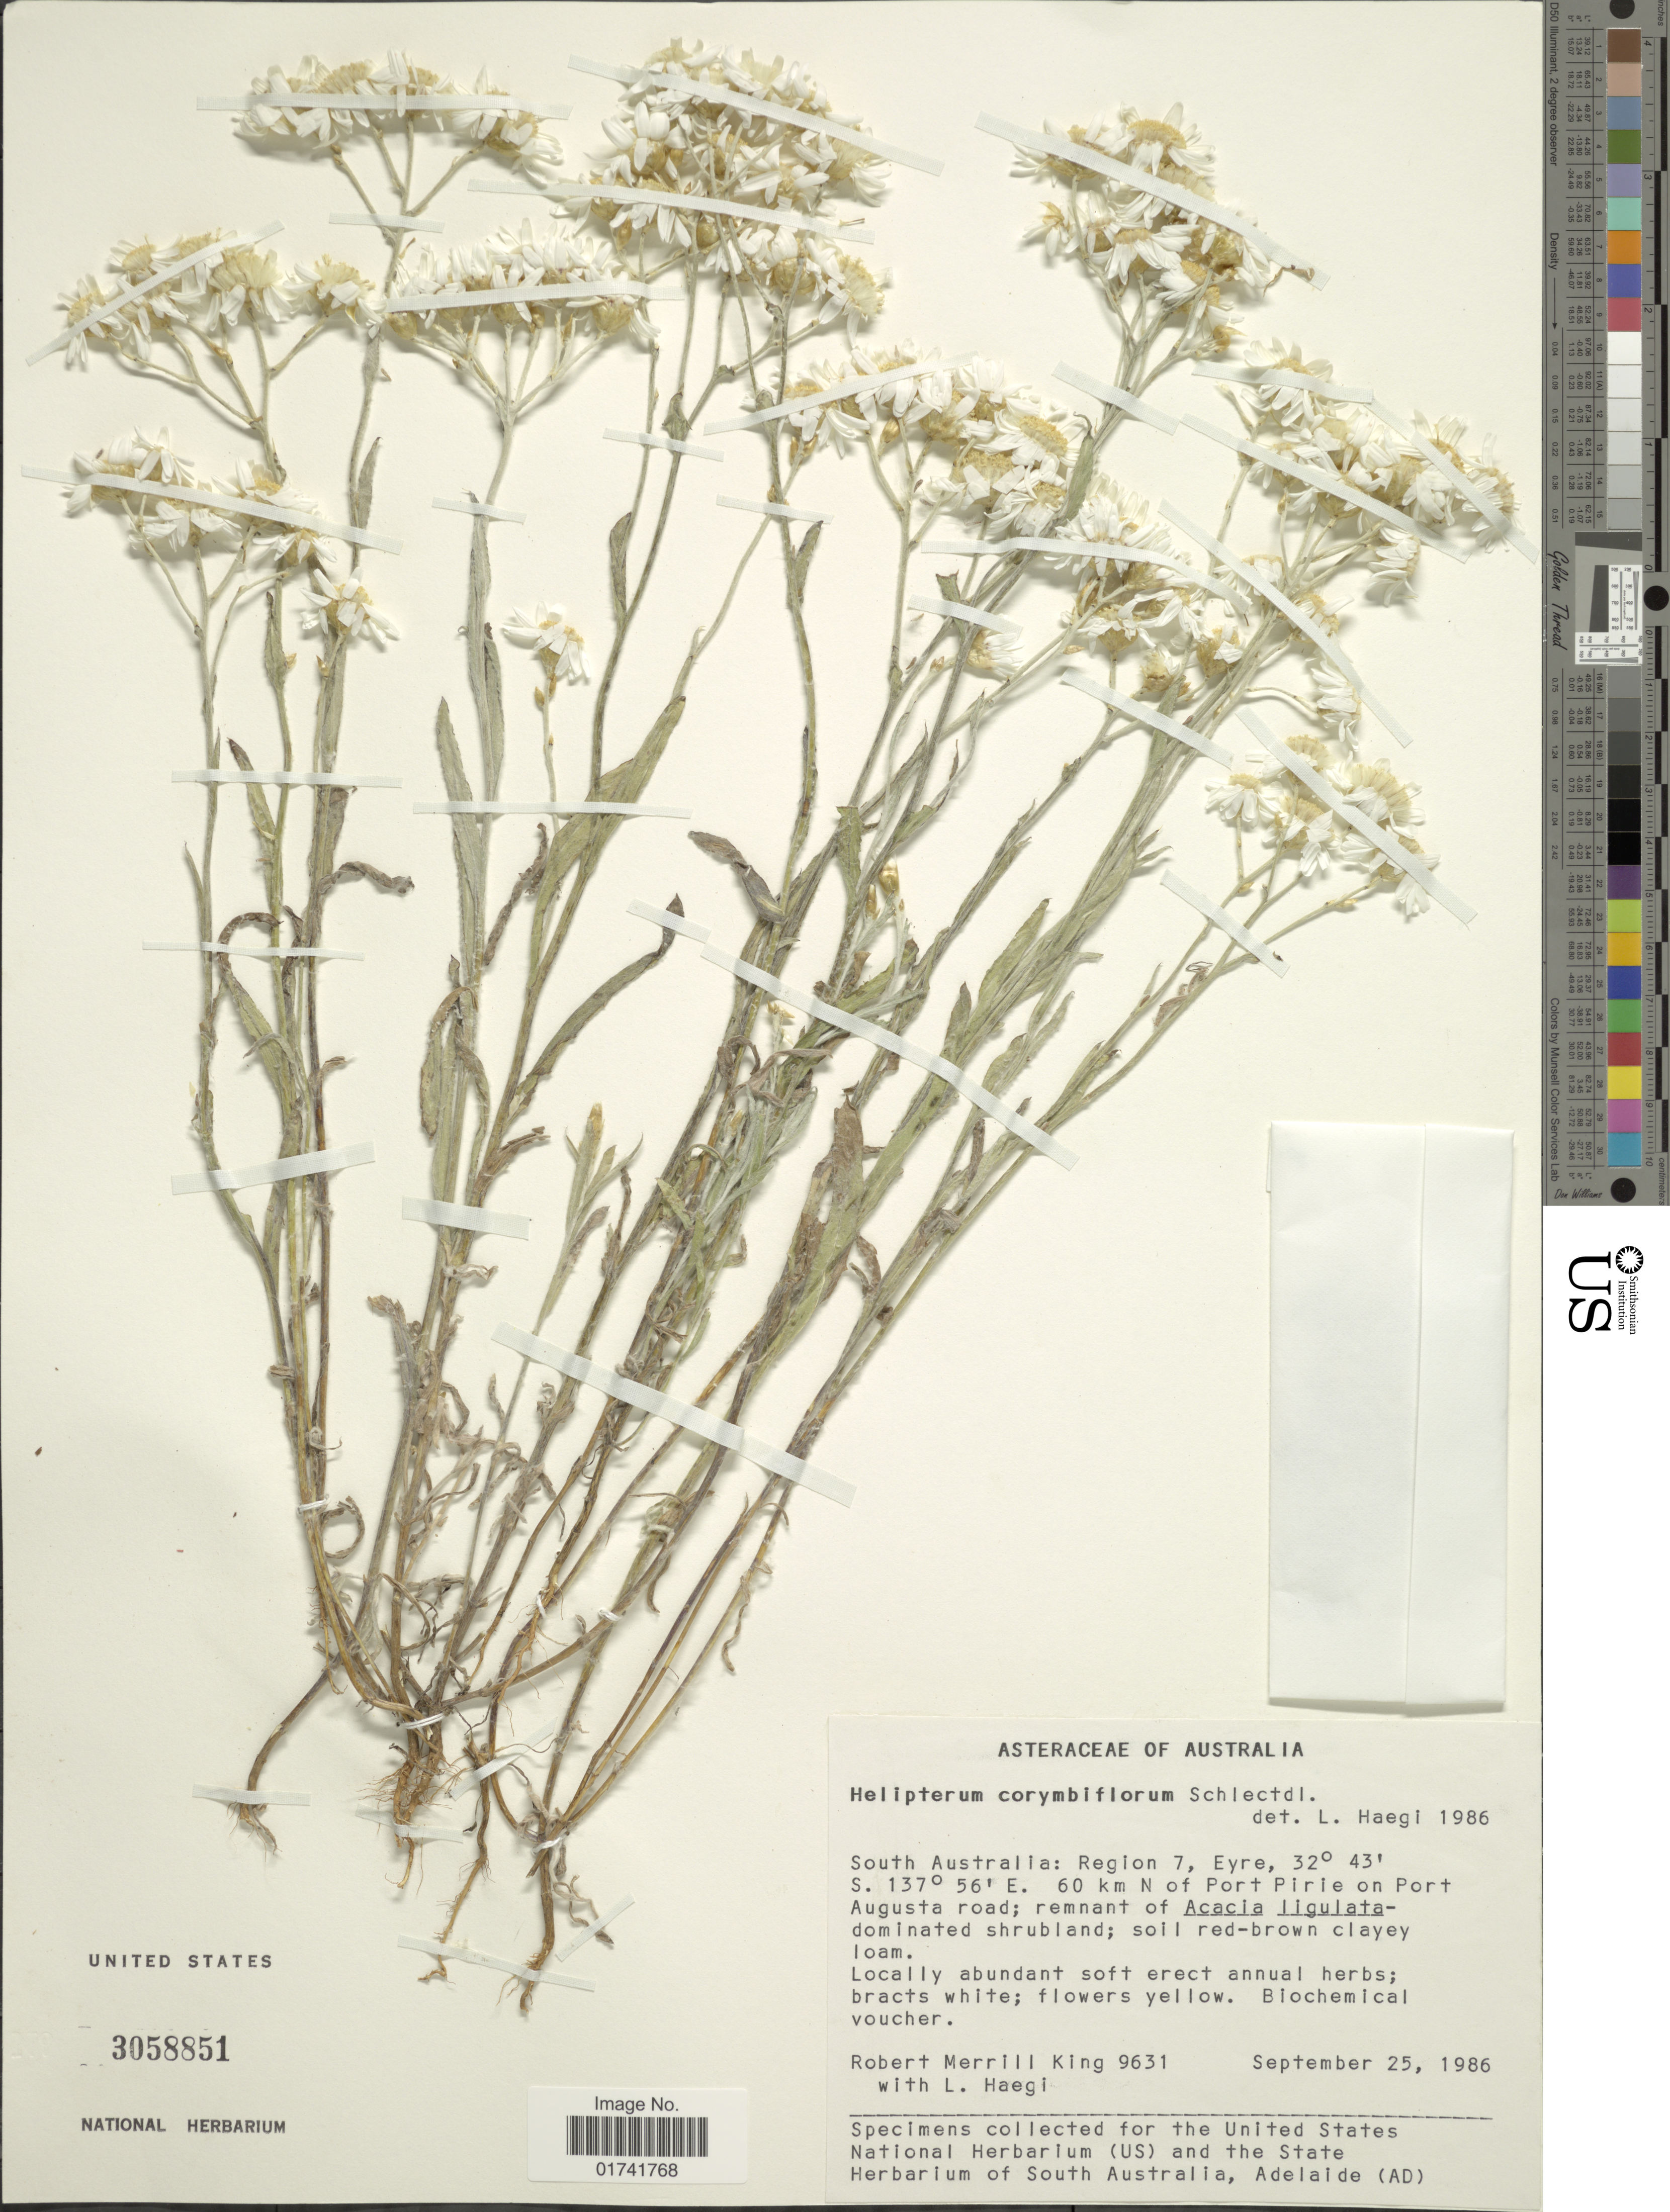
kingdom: Plantae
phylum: Tracheophyta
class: Magnoliopsida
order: Asterales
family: Asteraceae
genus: Rhodanthe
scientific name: Rhodanthe corymbiflora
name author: (Schltdl.) Paul G. Wilson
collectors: R. M. King & L. Haegi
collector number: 9631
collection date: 1986-09-25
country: Australia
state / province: South Australia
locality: Region 7, Eyre, 60 km N of Port Pirie on Port Augusta road.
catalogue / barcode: US 3058851